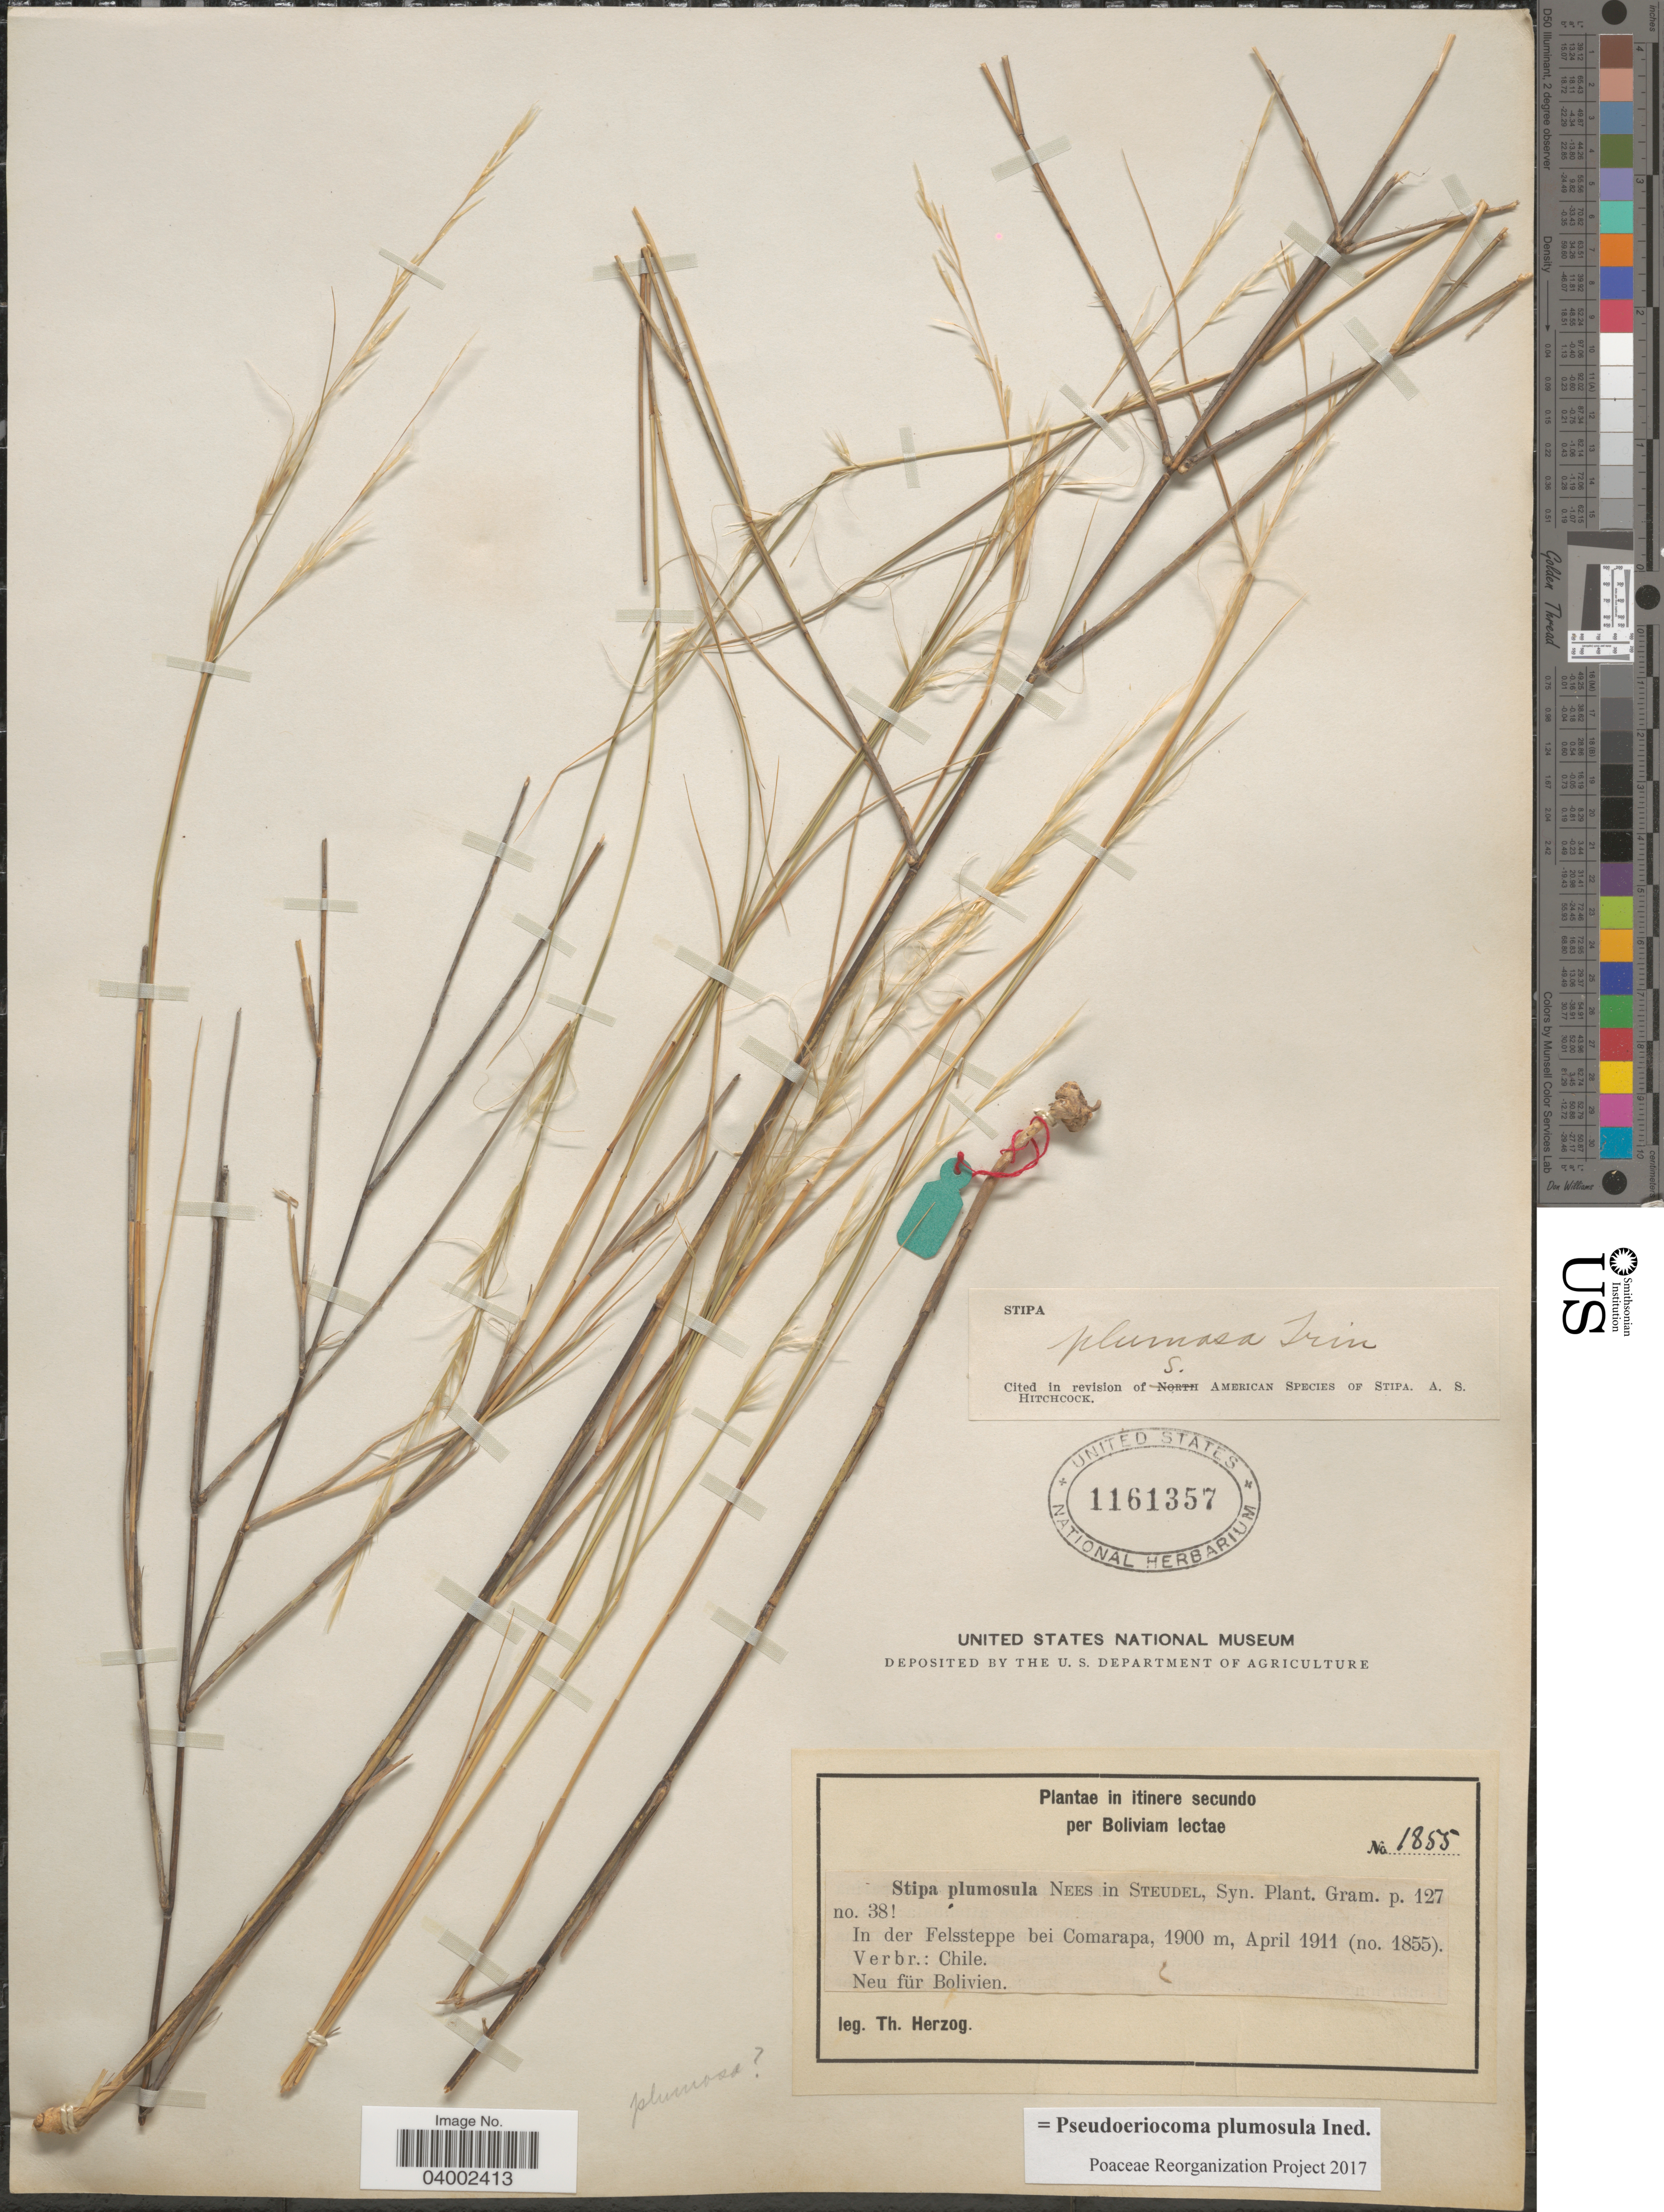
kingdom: Plantae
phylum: Tracheophyta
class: Liliopsida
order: Poales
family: Poaceae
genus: Pseudoeriocoma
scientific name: Pseudoeriocoma plumosula ined.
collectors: T. Herzog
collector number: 1855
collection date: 1911-04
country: Chile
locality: In itinere secundo per Boliviam lectae [unsure placement] In der Felssteppe bei Comarapa.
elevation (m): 1900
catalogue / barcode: US 1161357